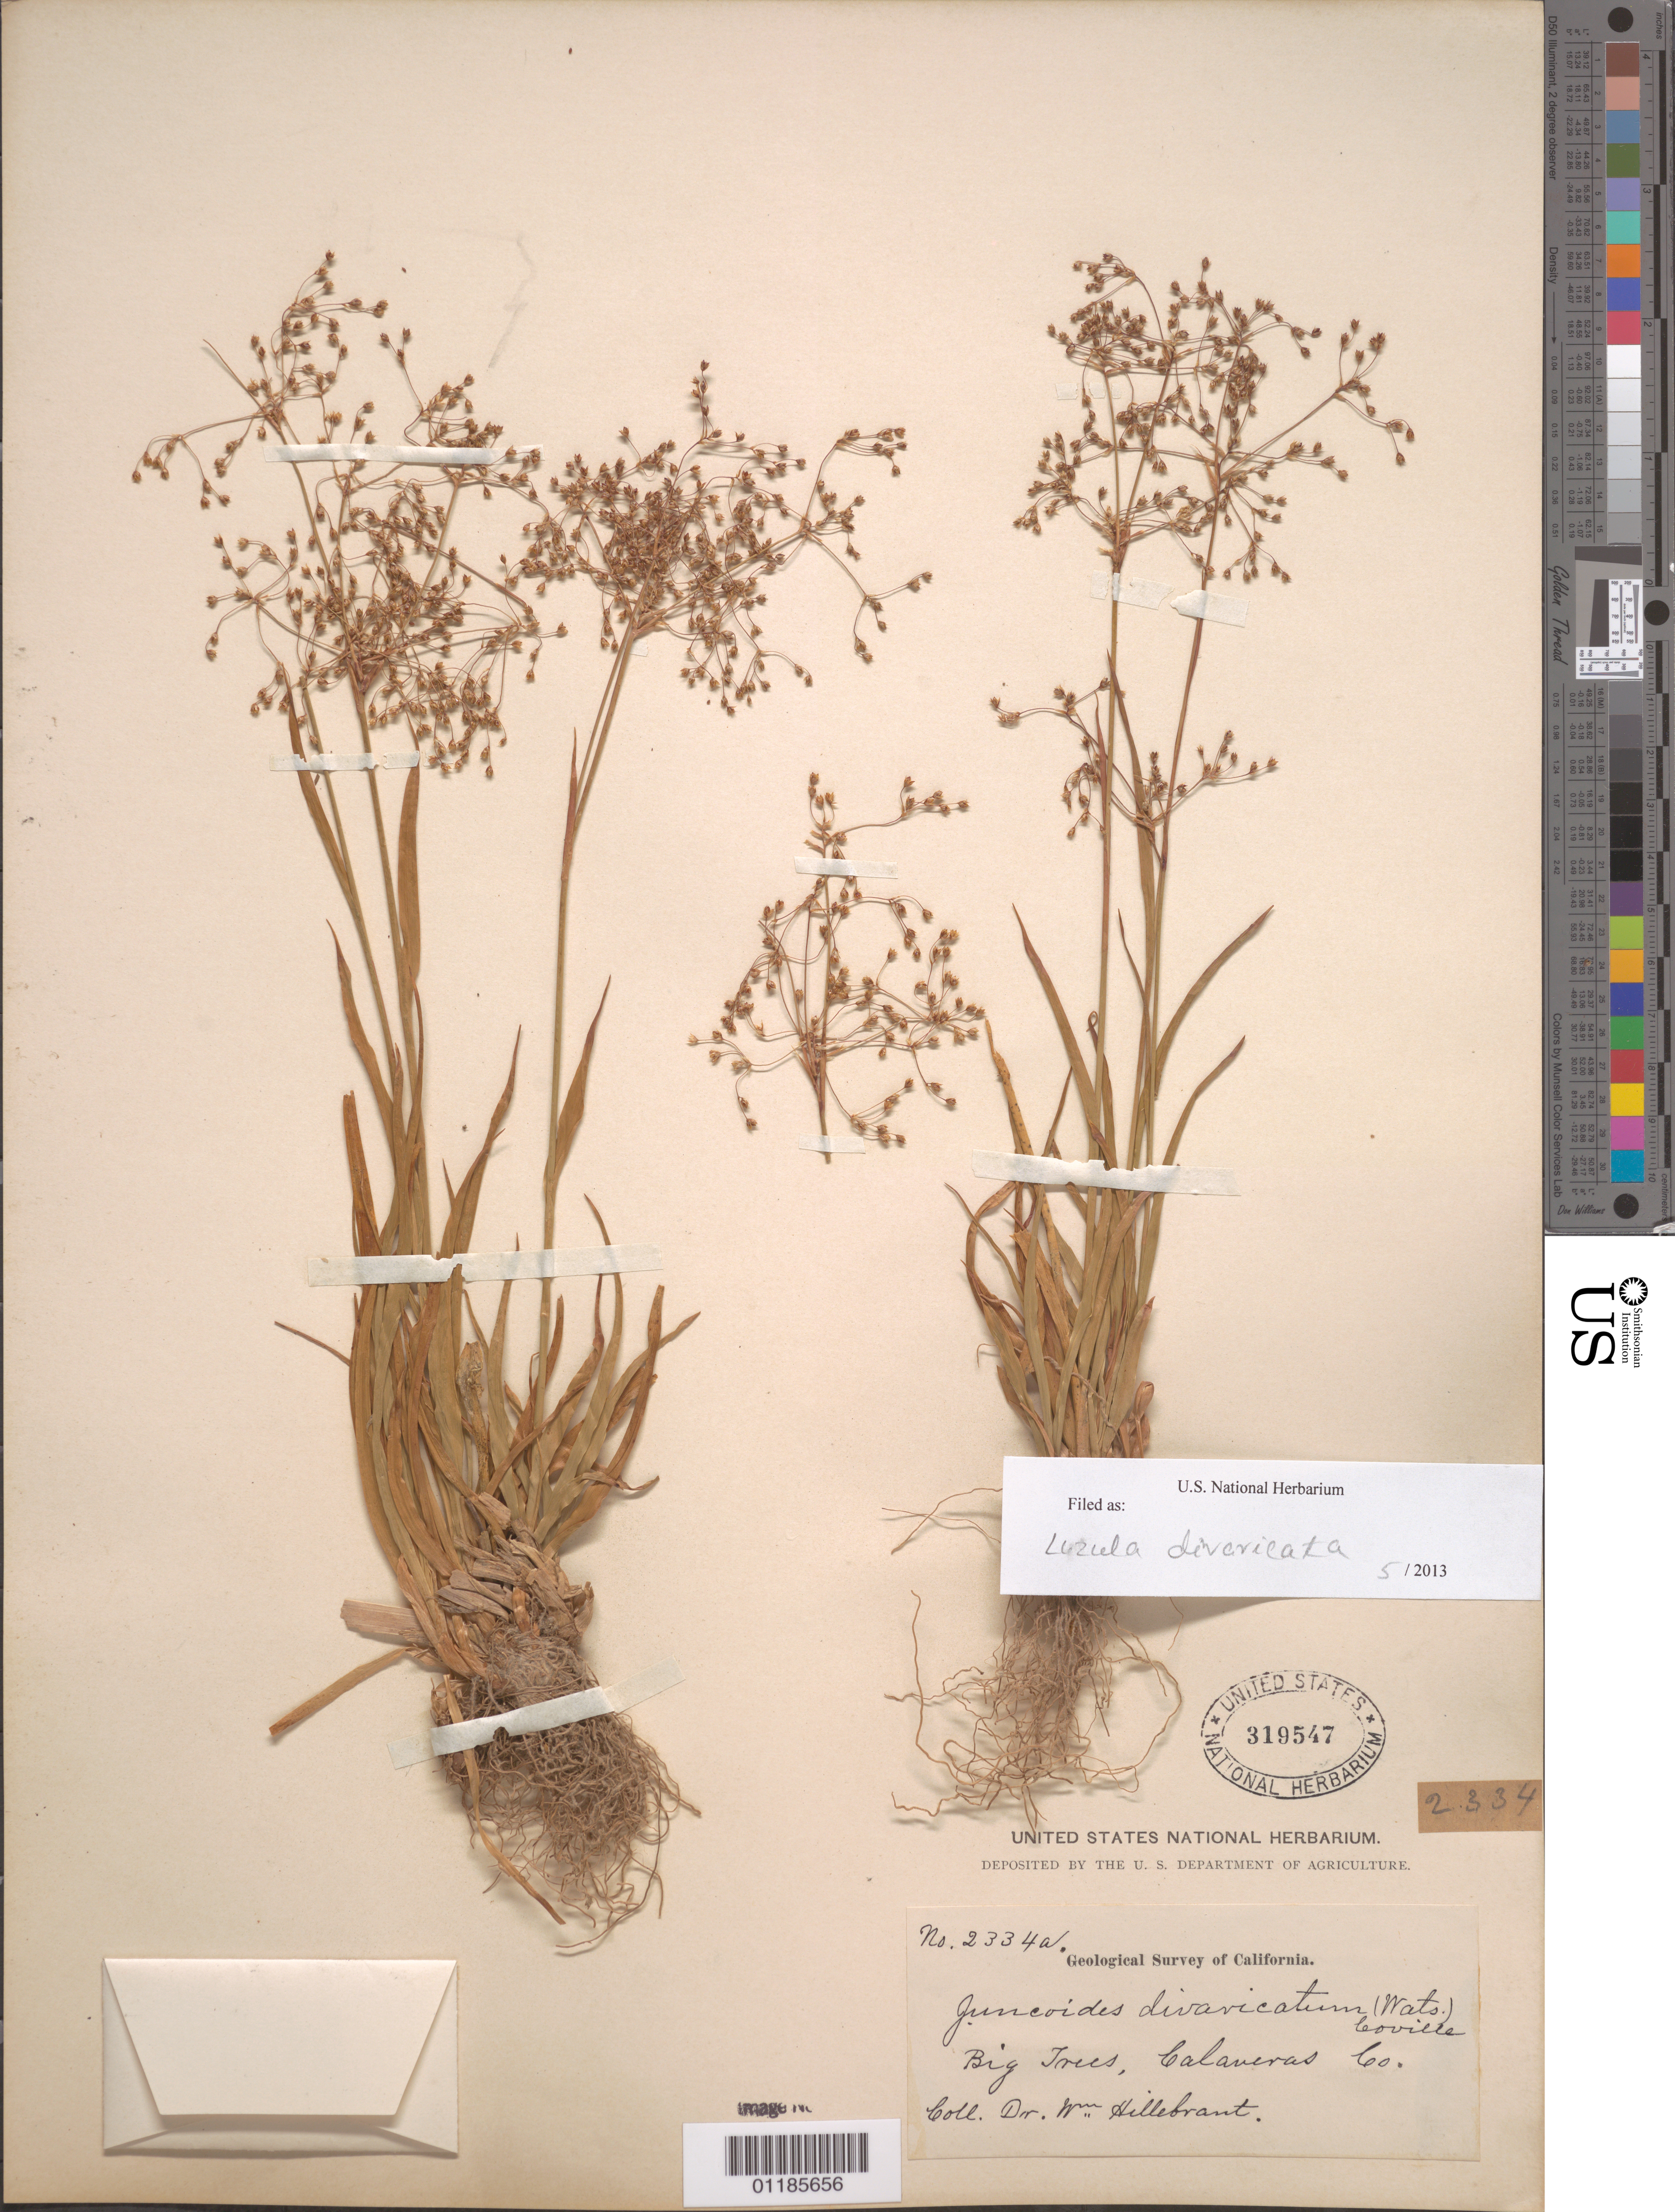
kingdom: Plantae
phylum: Tracheophyta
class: Liliopsida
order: Poales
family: Juncaceae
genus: Luzula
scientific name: Luzula divaricata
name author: S. Watson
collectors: W. Hillebrand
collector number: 2334a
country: United States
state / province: California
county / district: Calaveras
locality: Big trees.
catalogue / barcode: US 319547